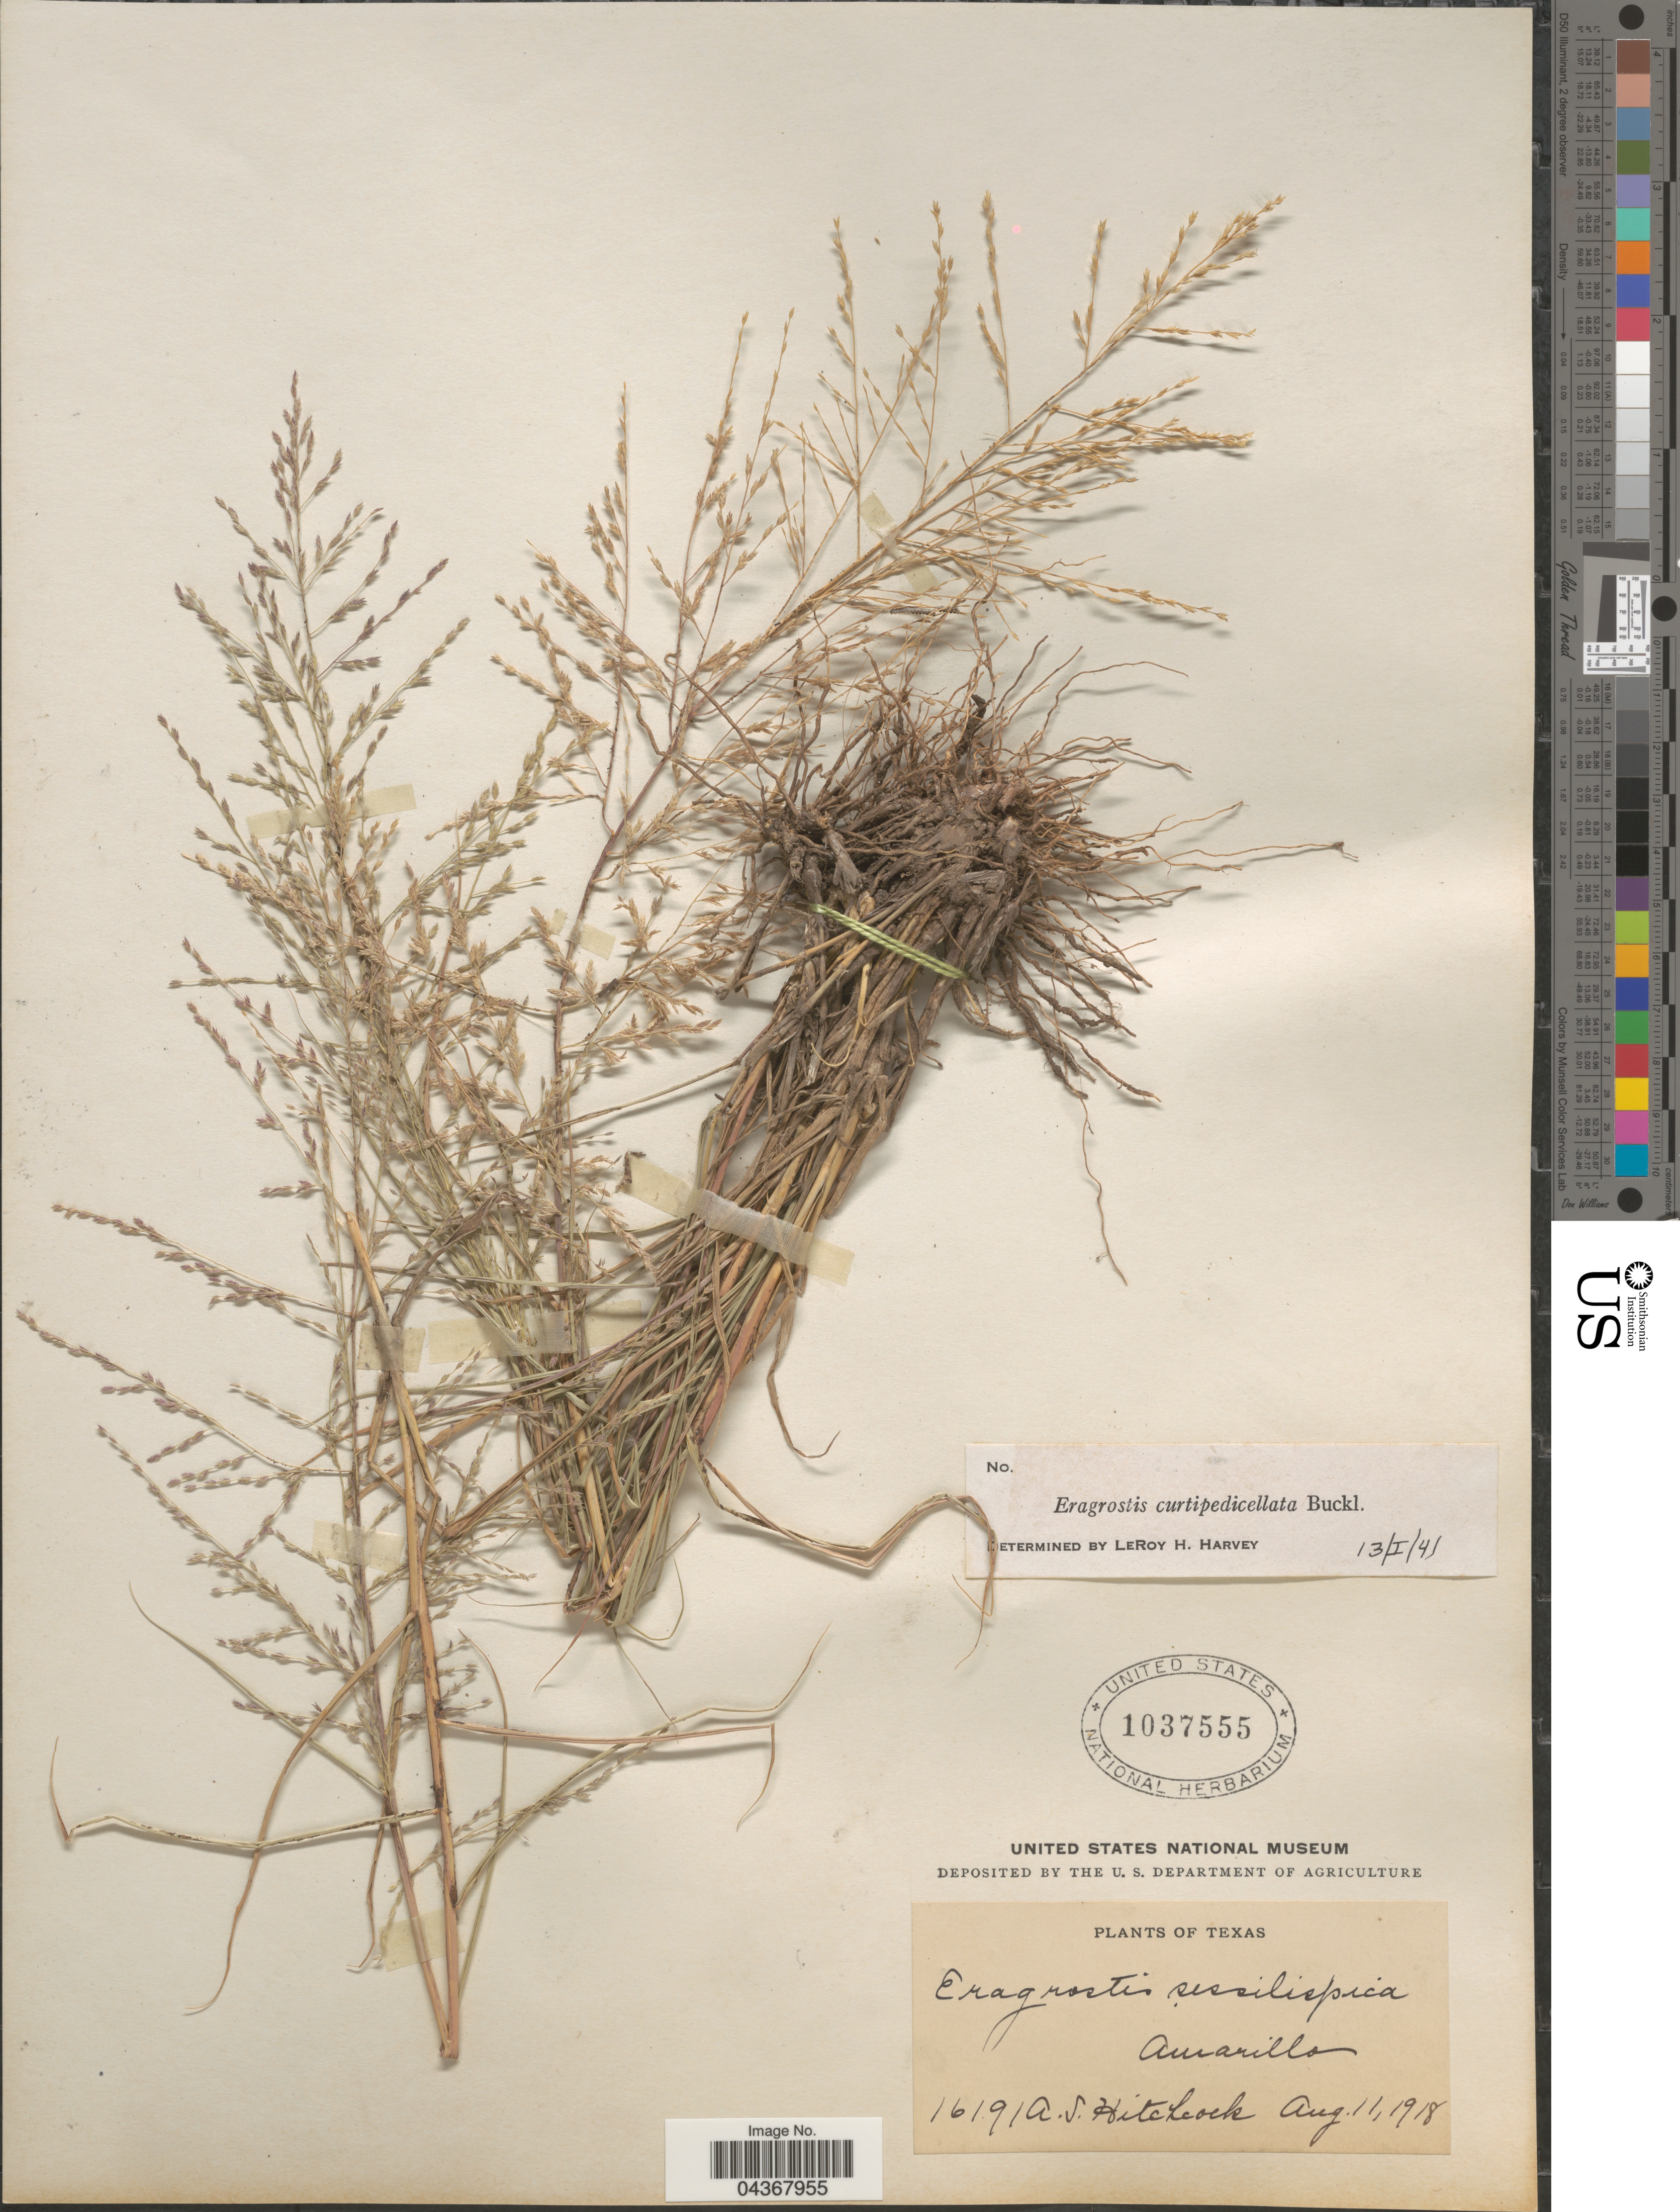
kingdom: Plantae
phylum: Tracheophyta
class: Liliopsida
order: Poales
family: Poaceae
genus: Eragrostis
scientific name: Eragrostis curtipedicellata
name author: Buckley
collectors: A. S. Hitchcock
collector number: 16191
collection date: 1918-08-11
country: United States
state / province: Texas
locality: Amarillo.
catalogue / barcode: US 1037555